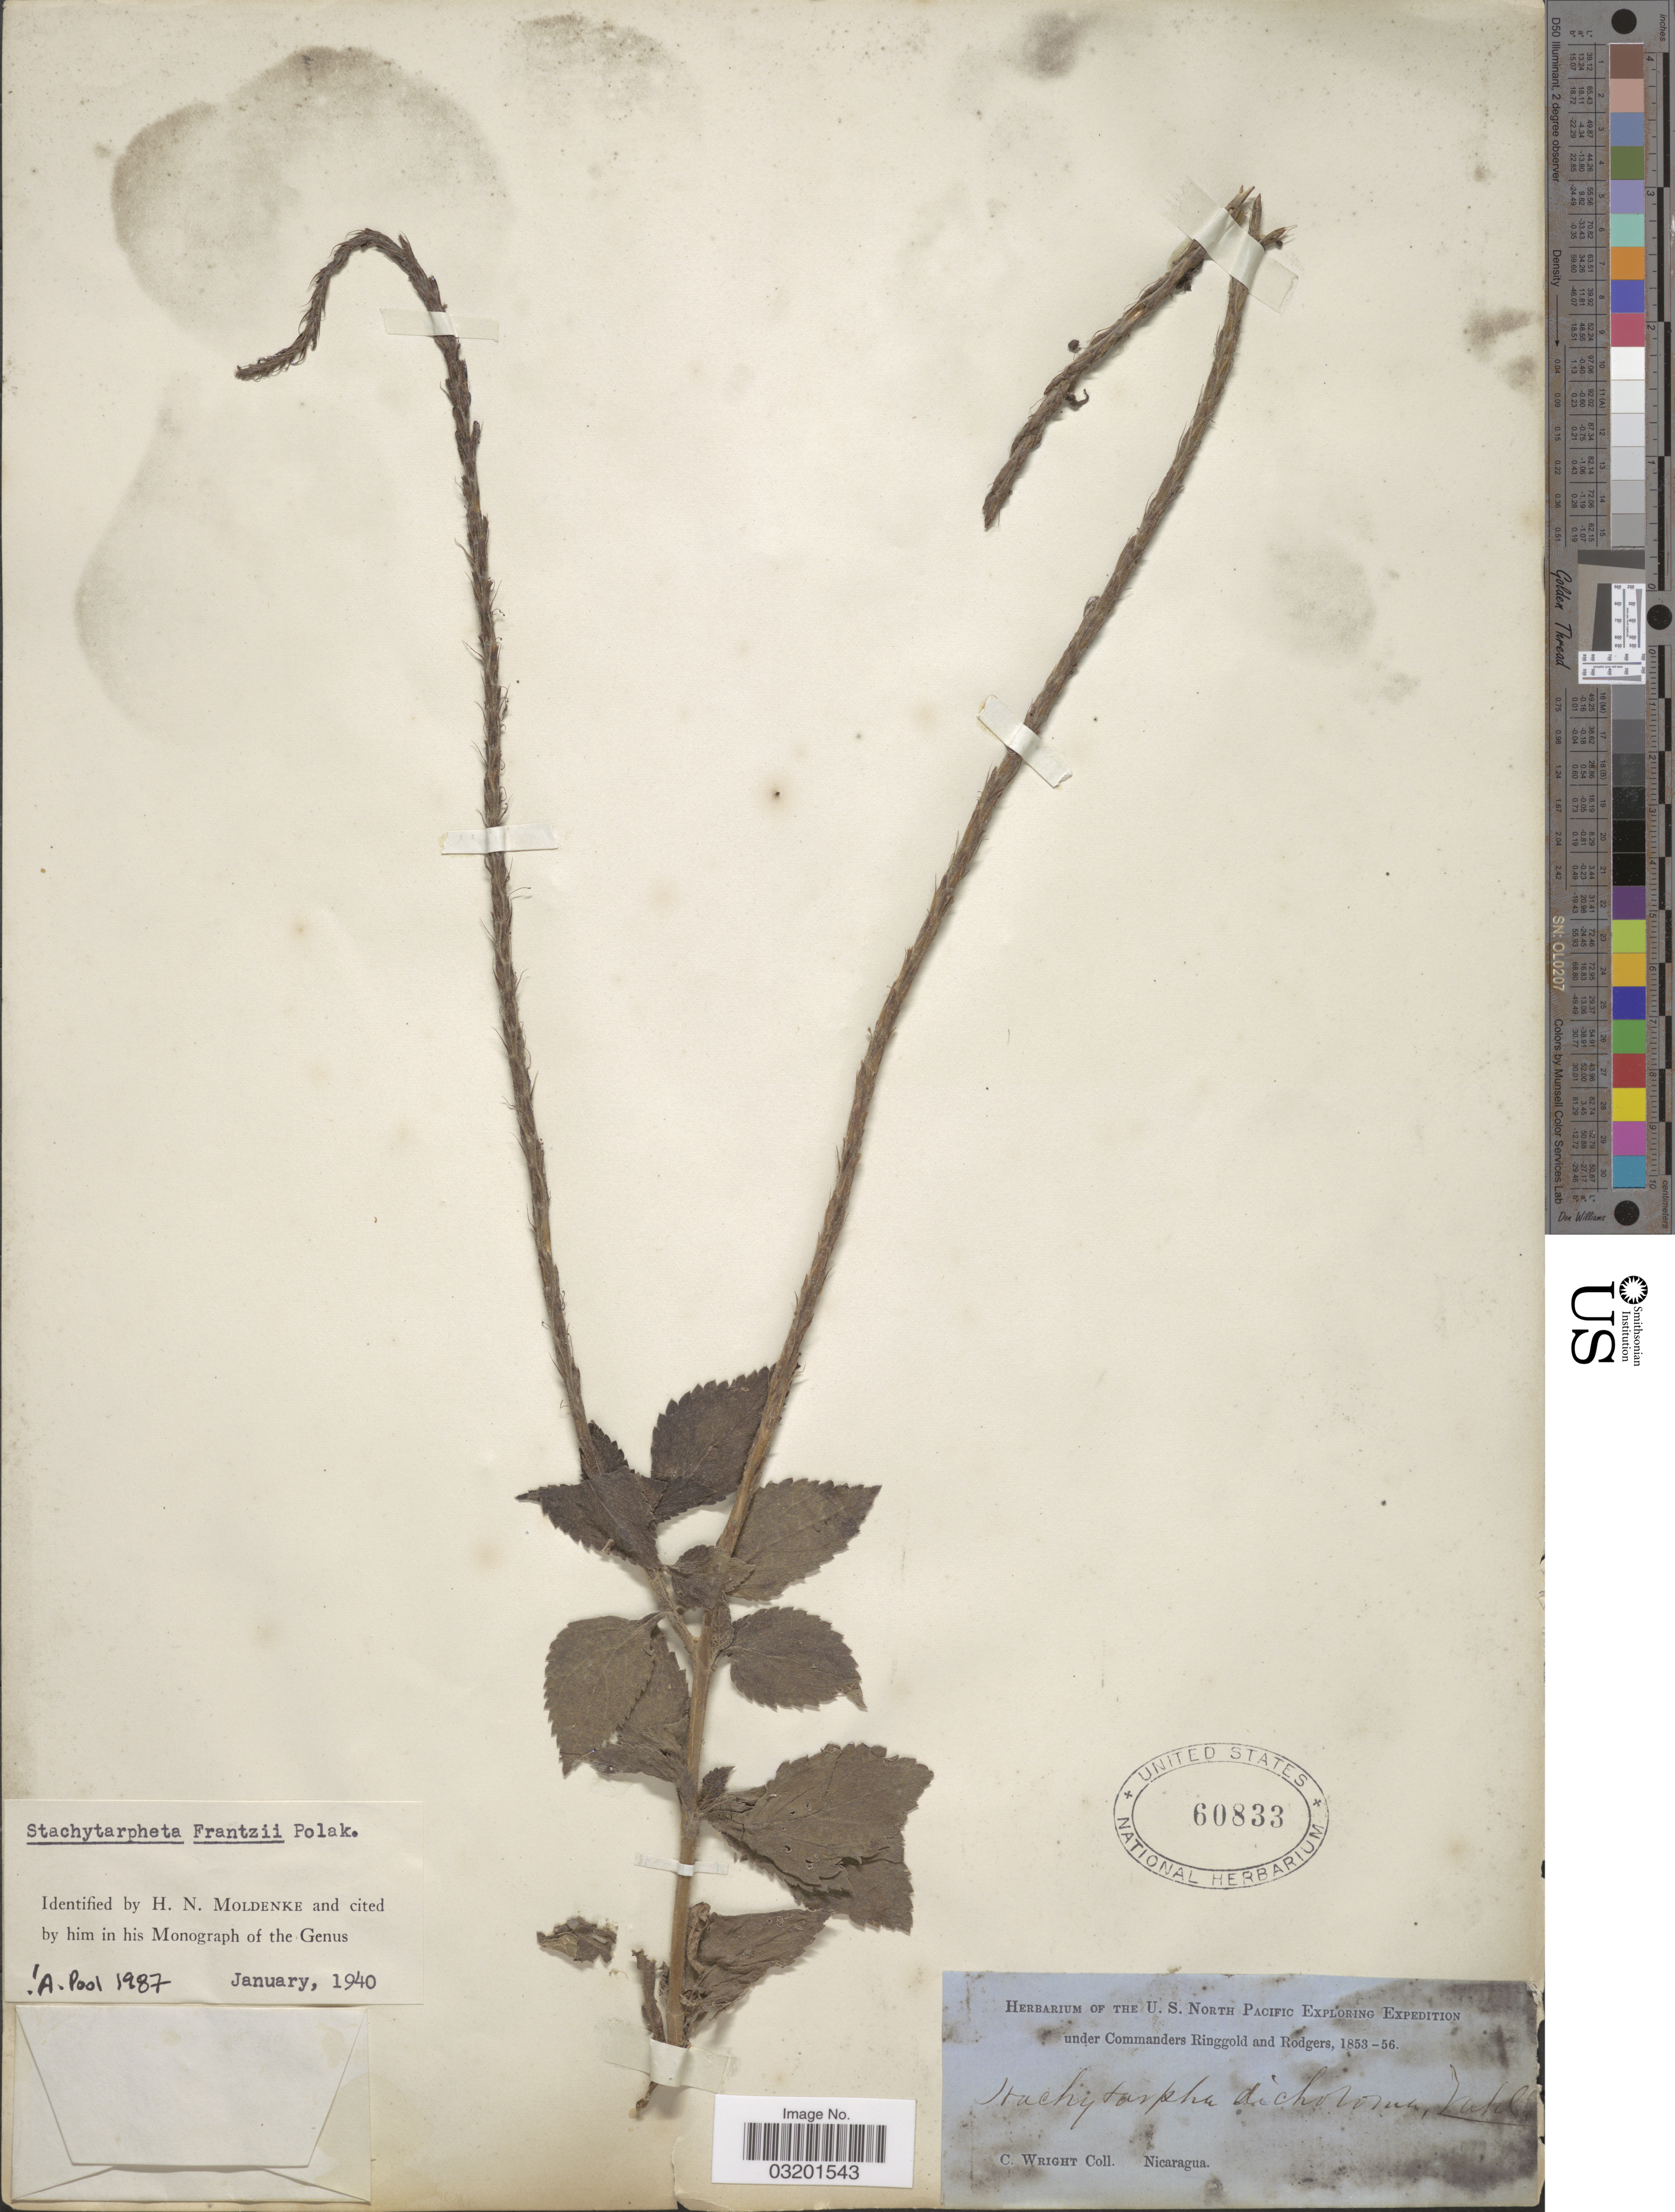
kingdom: Plantae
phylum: Tracheophyta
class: Magnoliopsida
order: Lamiales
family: Verbenaceae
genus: Stachytarpheta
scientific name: Stachytarpheta frantzii var. frantzii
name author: Pol.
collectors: C. Wright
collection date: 1853/1856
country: Nicaragua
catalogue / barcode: US 60833